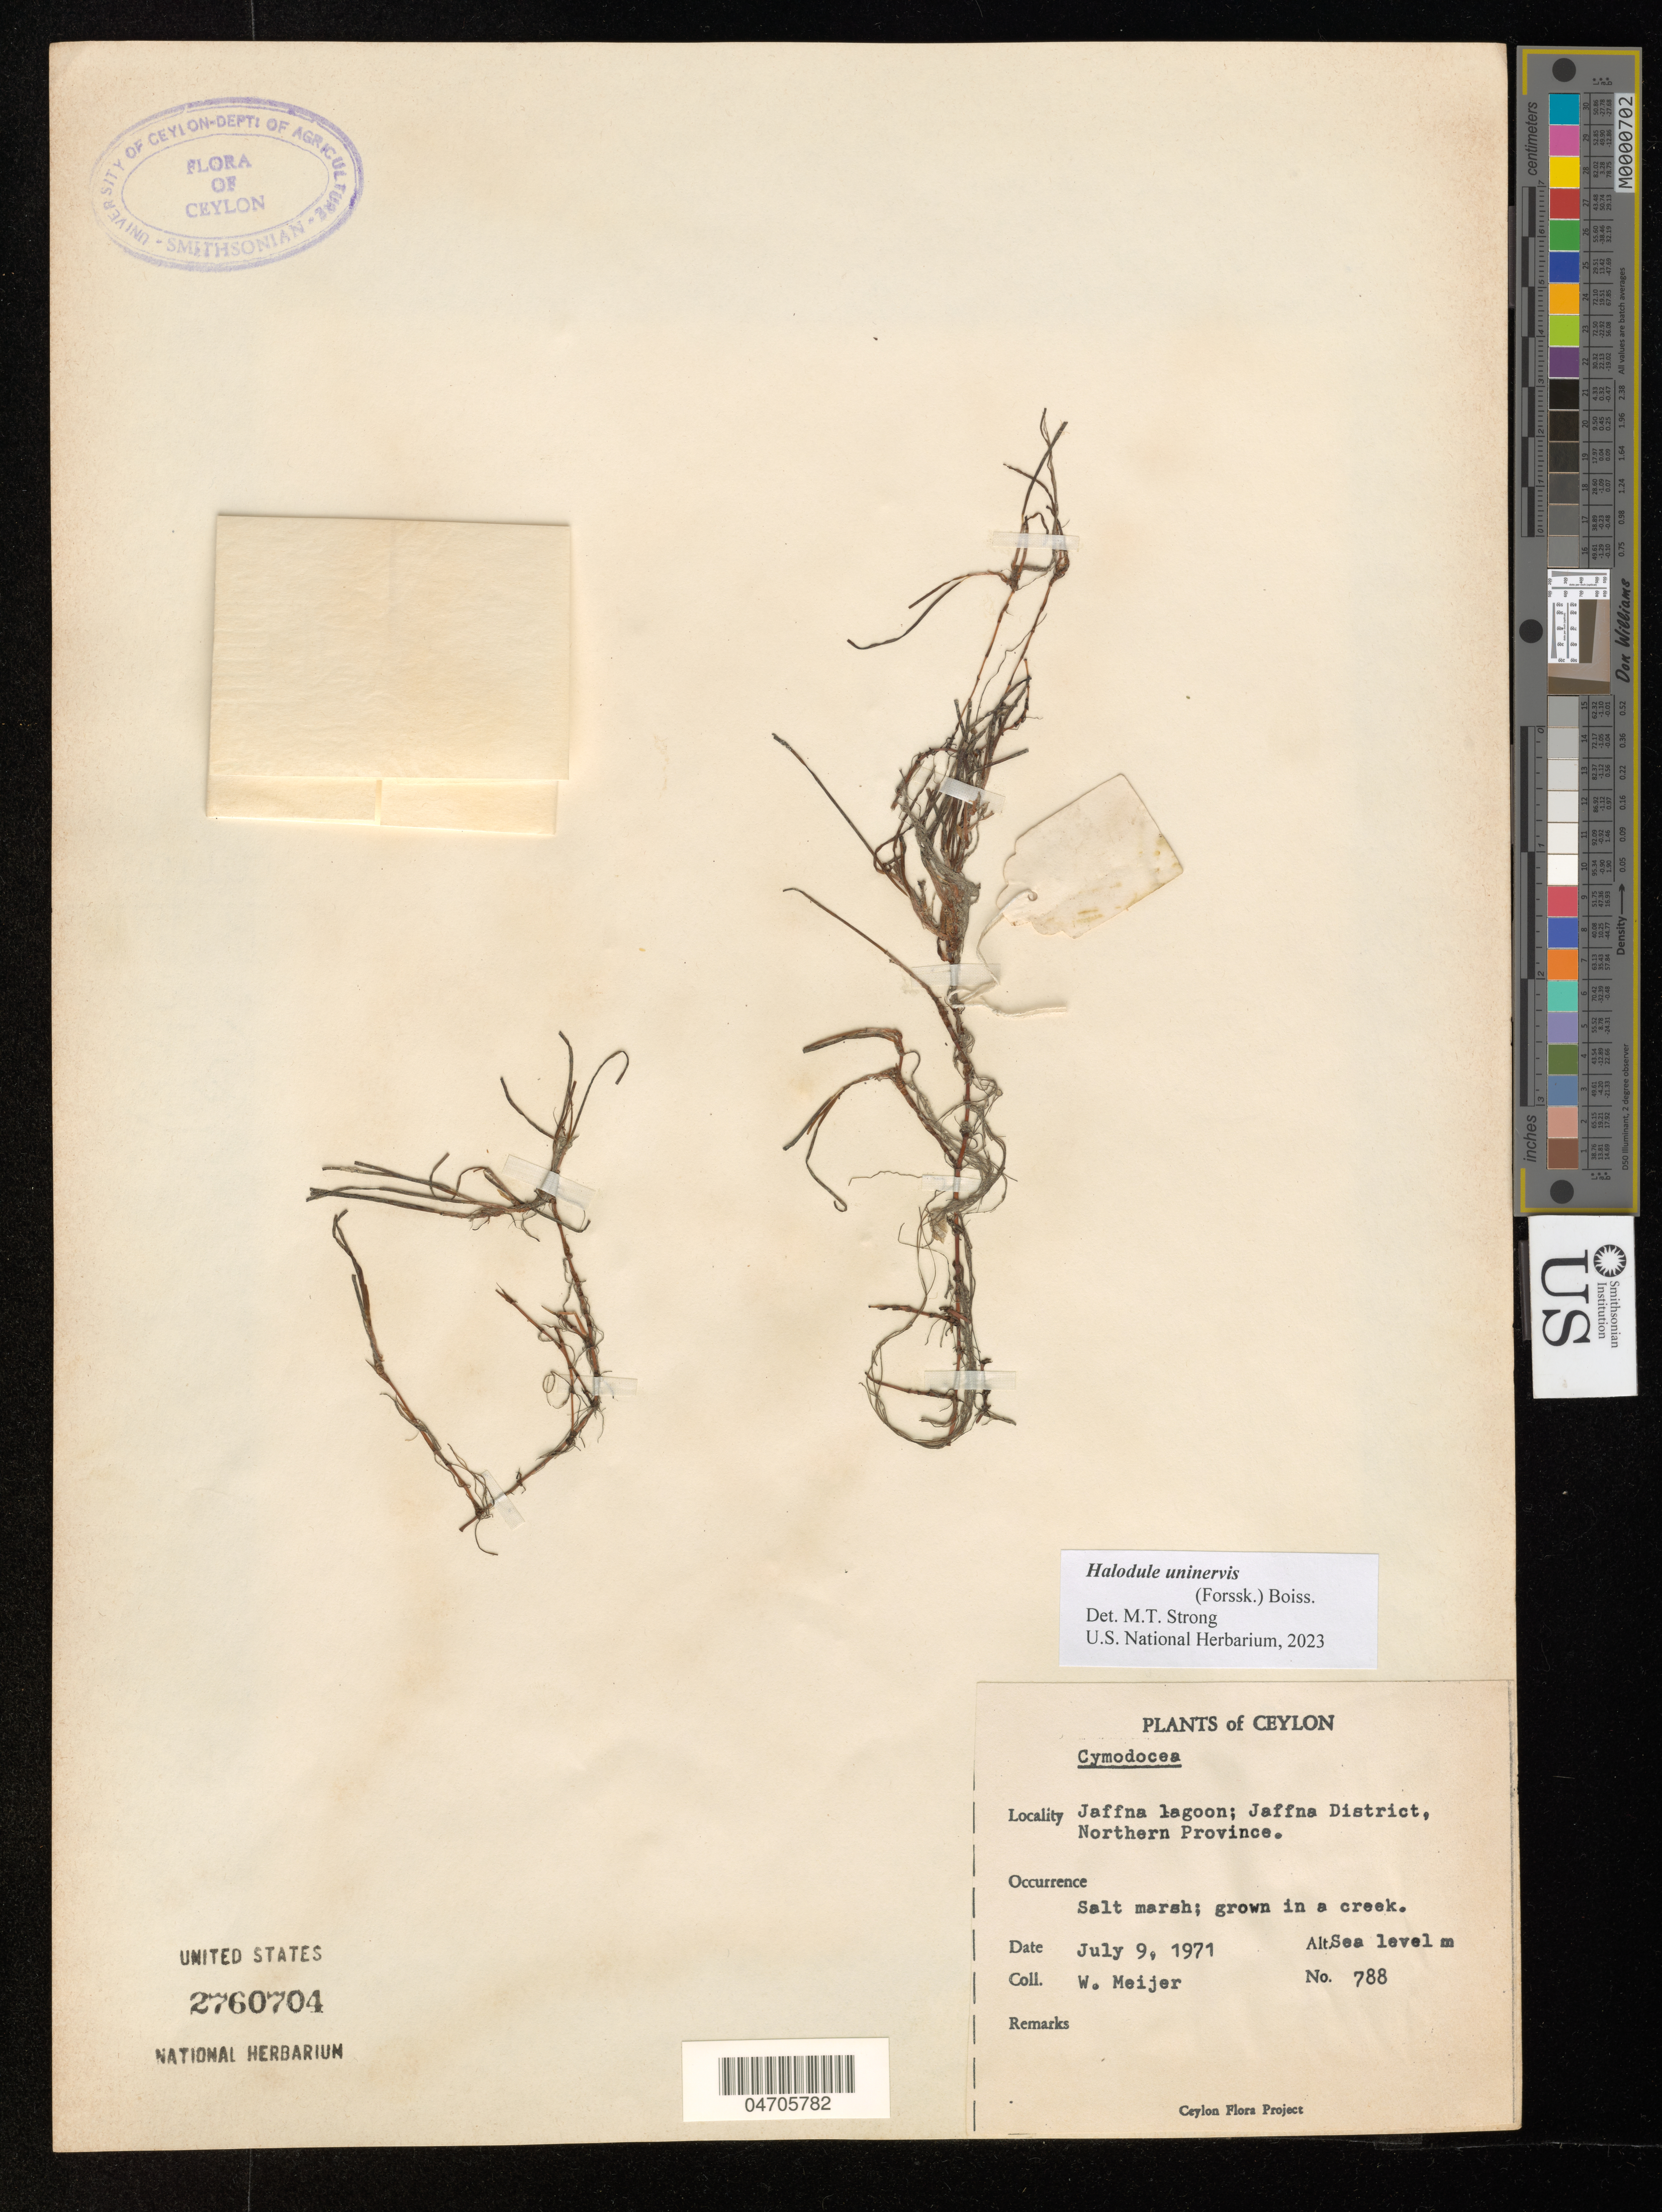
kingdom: Plantae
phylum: Tracheophyta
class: Liliopsida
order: Alismatales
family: Cymodoceaceae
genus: Halodule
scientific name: Halodule uninervis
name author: (Forssk.) Asch.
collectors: W. Meijer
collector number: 788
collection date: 1971-07-09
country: Sri Lanka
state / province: Northern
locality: Ceylon. Jaffna lagoon; Jaffna District.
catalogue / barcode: US 2760704